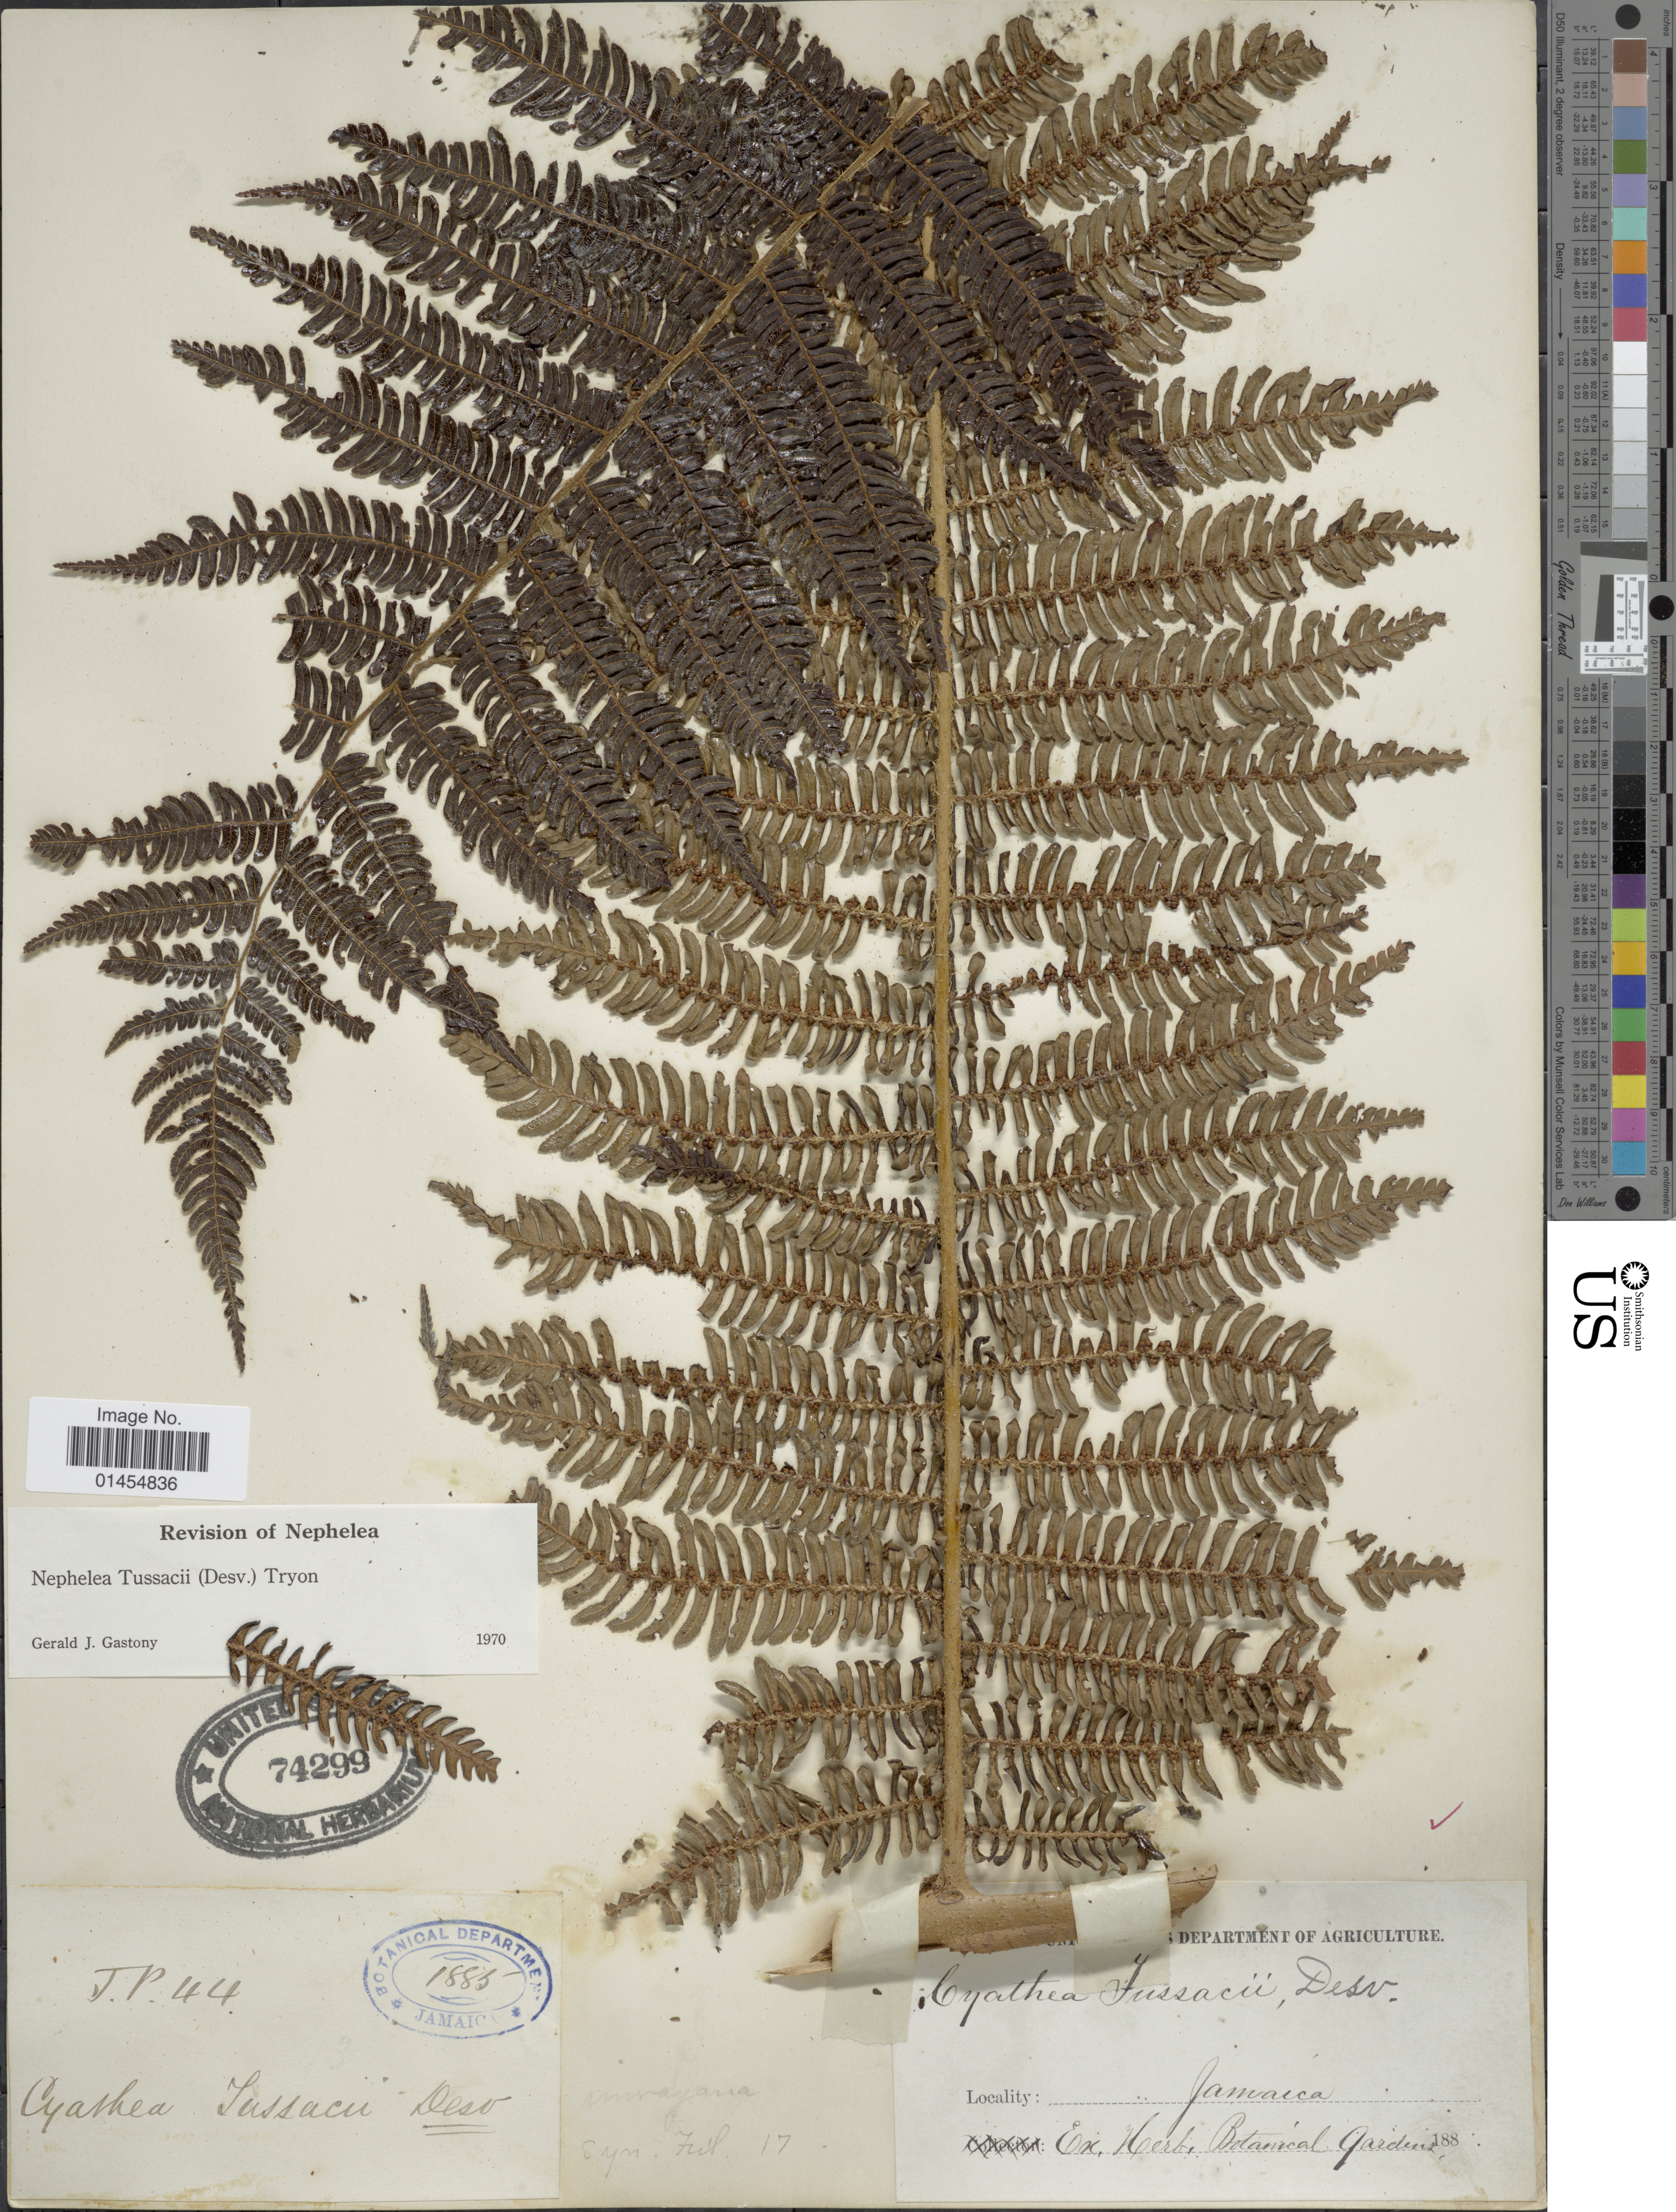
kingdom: Plantae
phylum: Tracheophyta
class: Polypodiopsida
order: Cyatheales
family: Cyatheaceae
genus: Alsophila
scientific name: Alsophila tussacii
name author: (Desv.) D.S. Conant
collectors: J.P.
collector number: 44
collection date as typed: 188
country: Jamaica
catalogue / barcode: US 74299